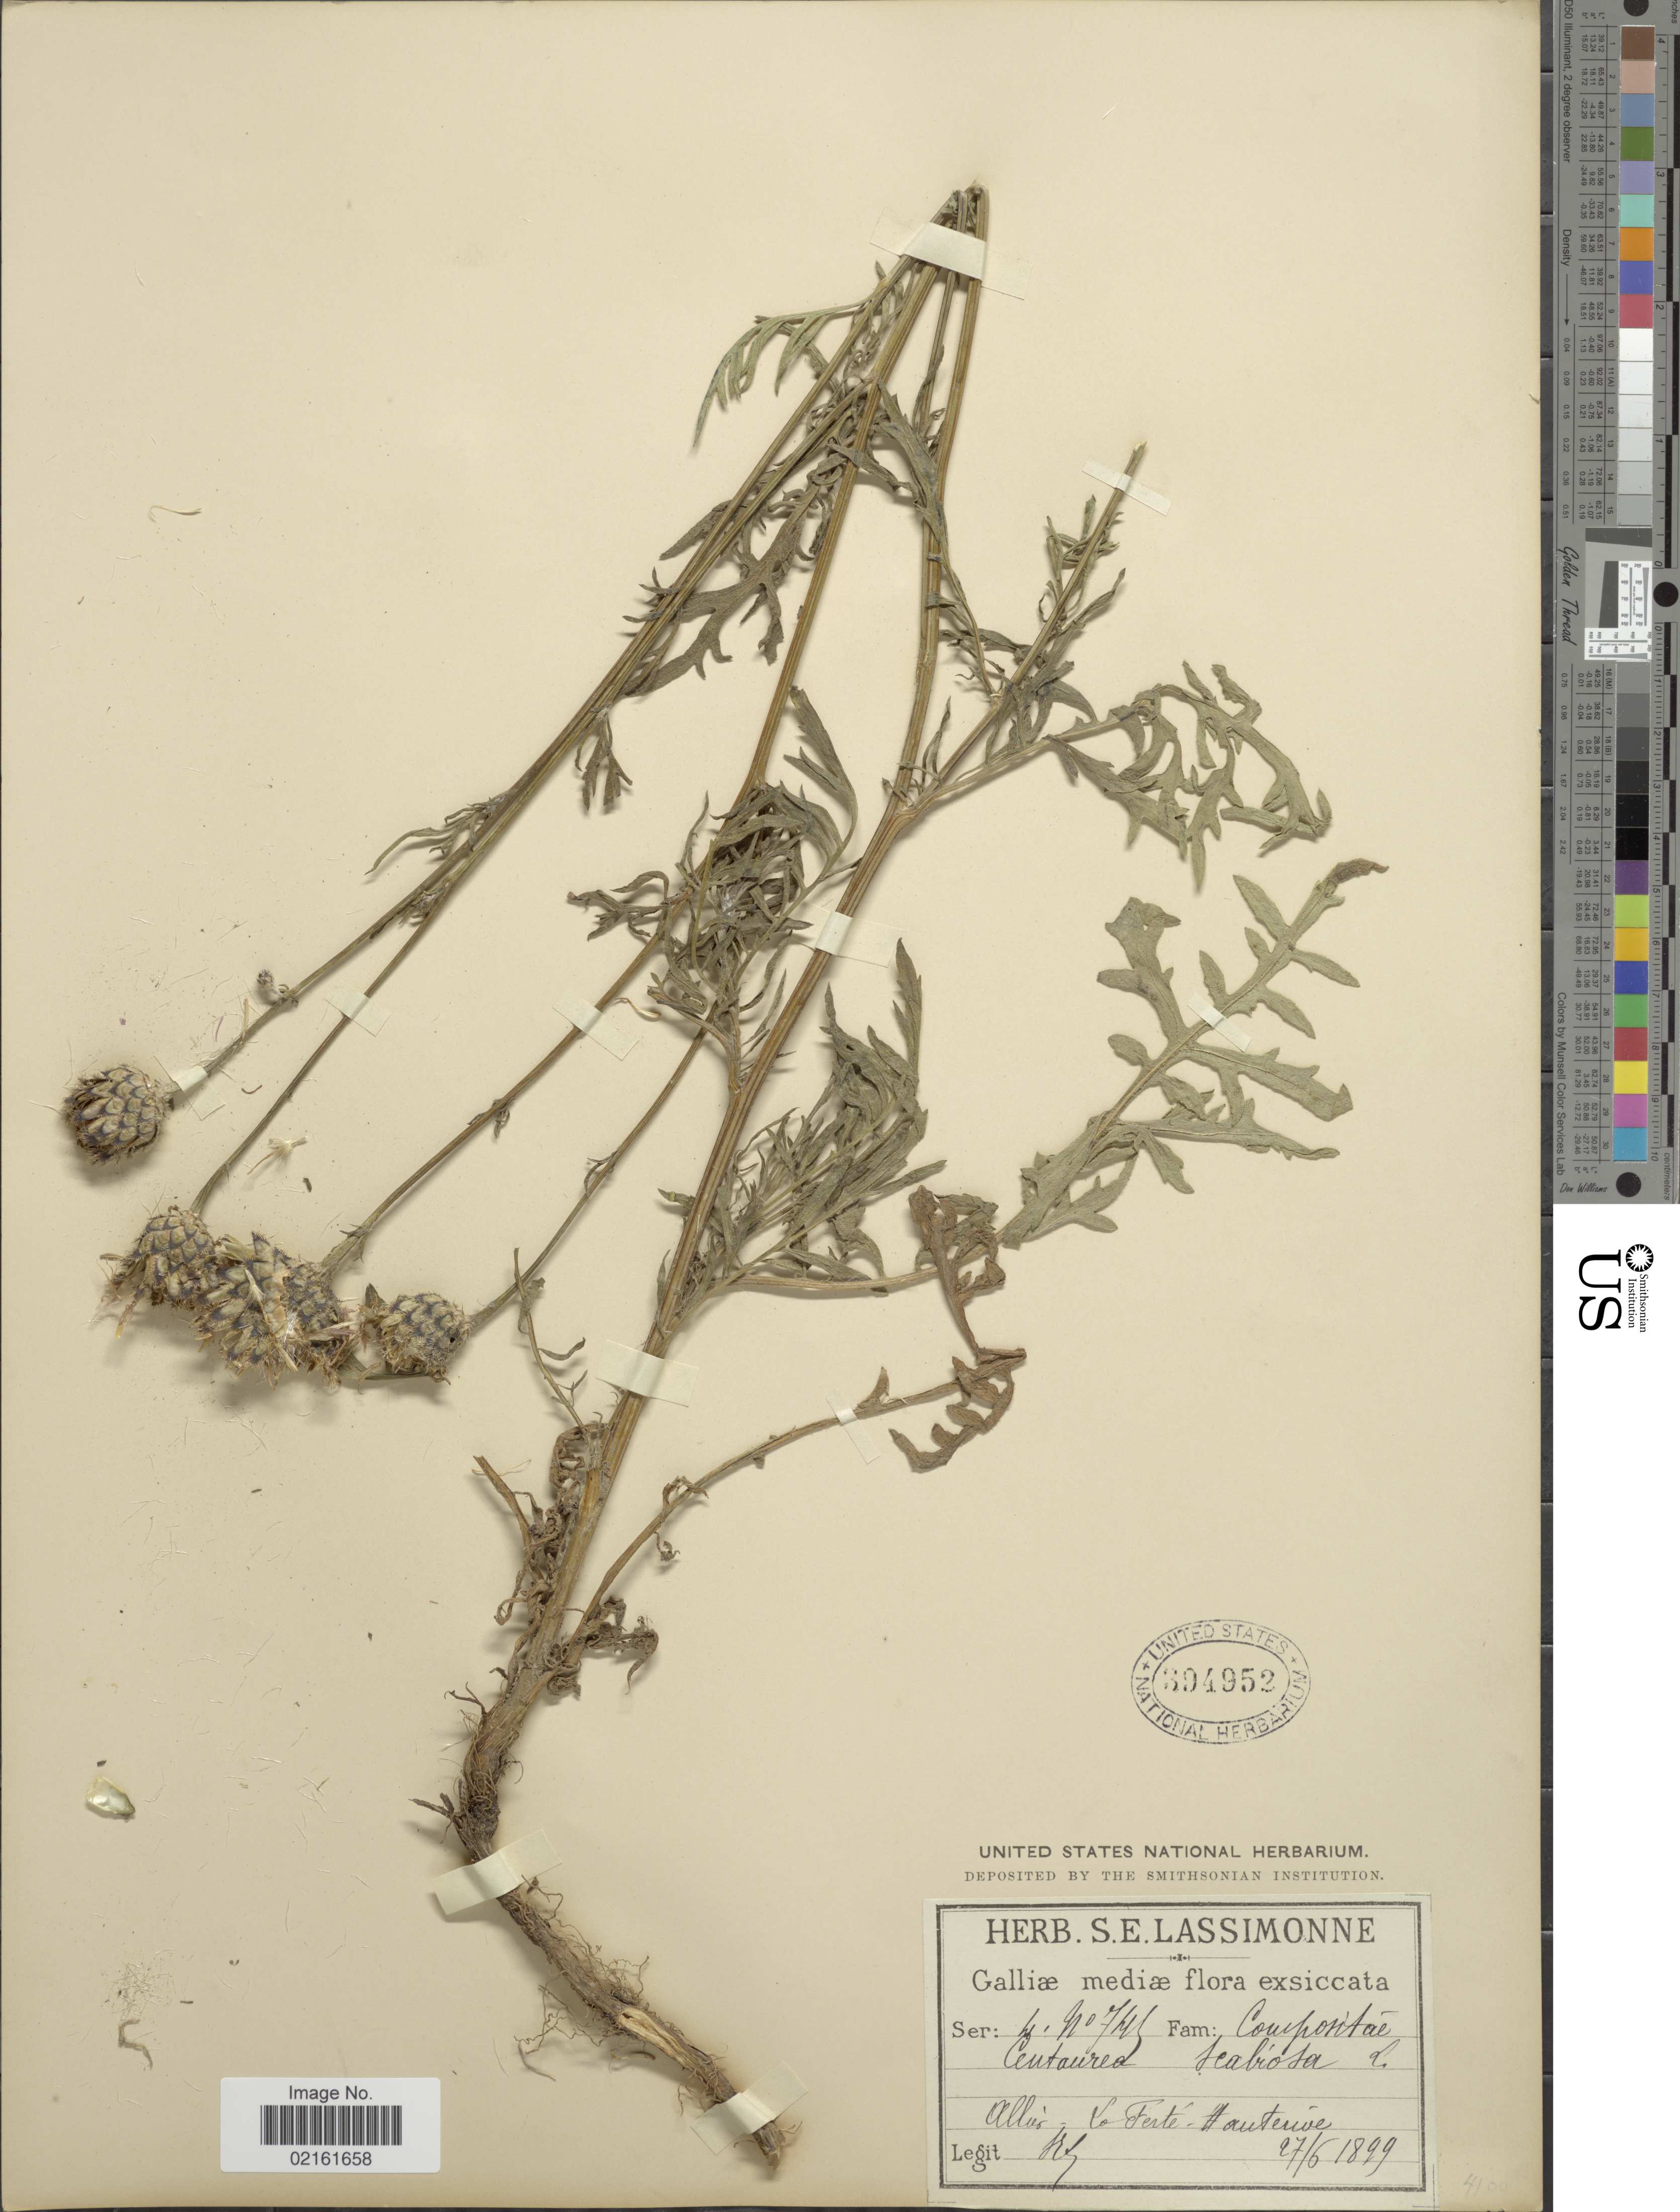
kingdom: Plantae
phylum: Tracheophyta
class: Magnoliopsida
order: Asterales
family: Asteraceae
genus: Centaurea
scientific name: Centaurea scabiosa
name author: L.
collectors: S. Lassimonne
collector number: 745*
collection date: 1899-06-27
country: France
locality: Galliae mediae. Allier - La Ferté-Hauterive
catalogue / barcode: US 394952